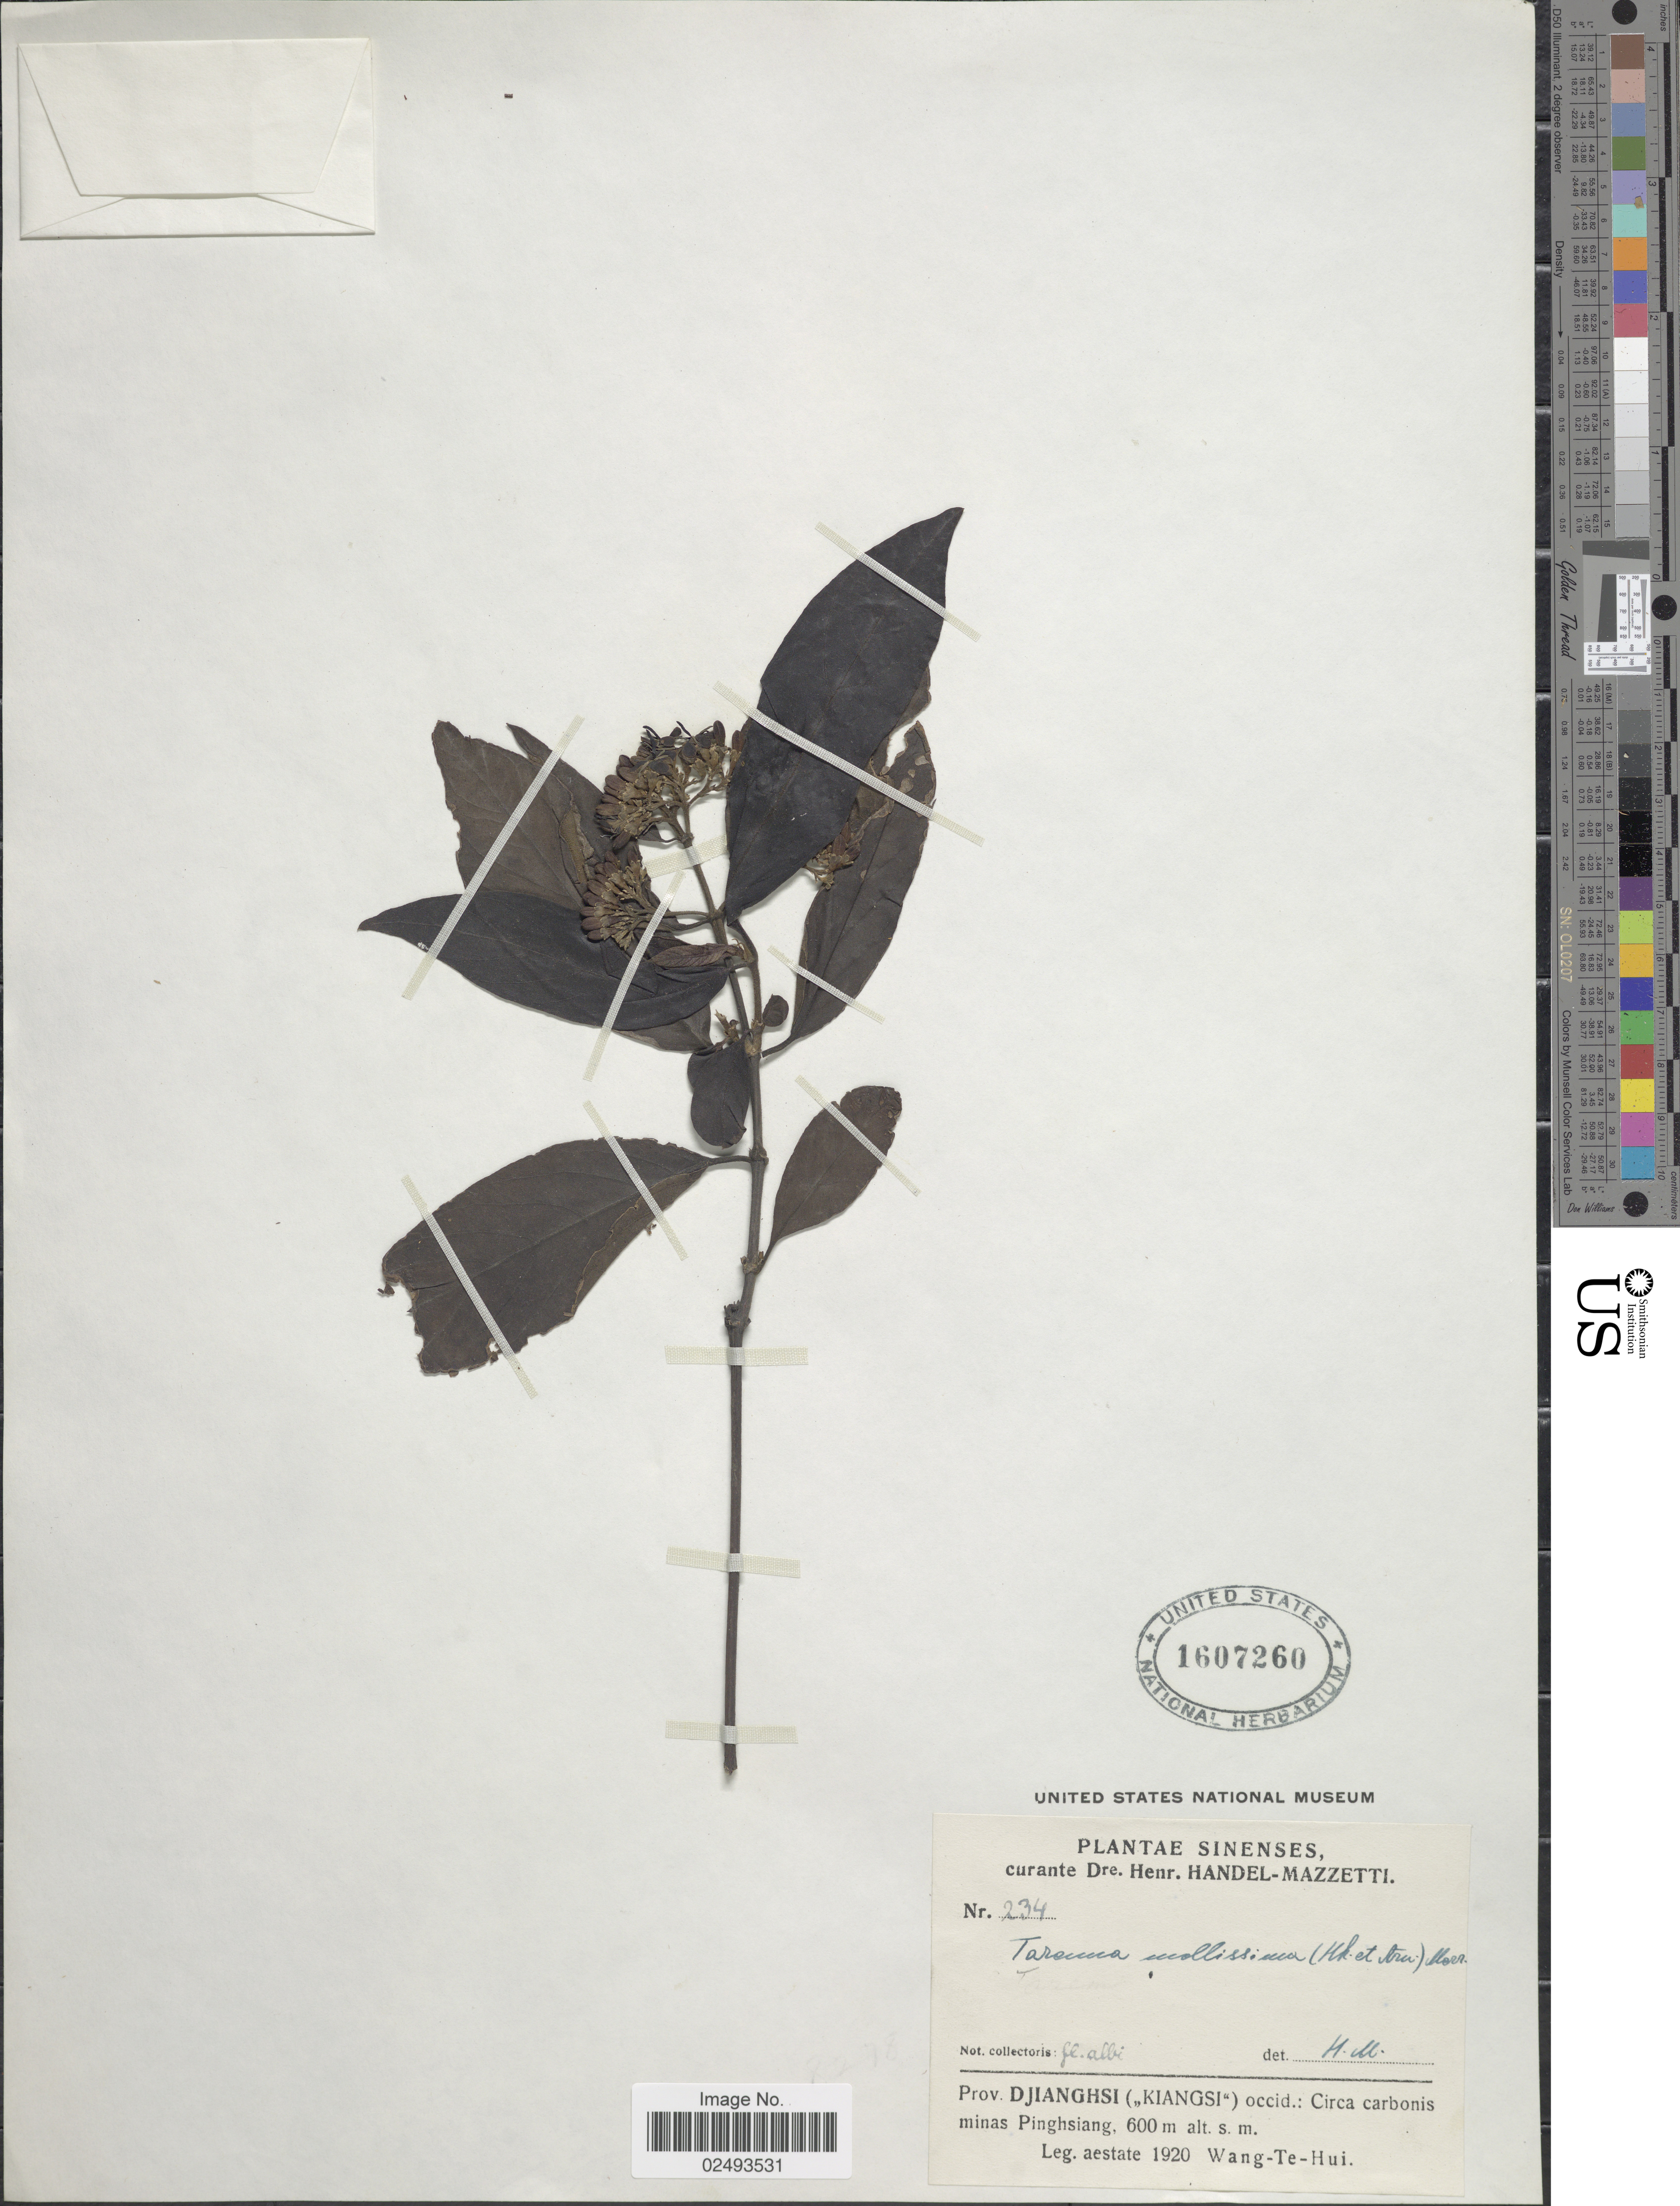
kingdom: Plantae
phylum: Tracheophyta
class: Magnoliopsida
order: Gentianales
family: Rubiaceae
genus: Tarenna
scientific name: Tarenna mollissima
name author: (Hook. & Arn.) B.L. Rob.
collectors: T. H. Wang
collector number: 234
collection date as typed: Aestate [Summer] 1920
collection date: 1920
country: China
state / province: Jiangxi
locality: Prov. Djianghsi (Kiangsi) occid.: Circa carbonis minas Pinghsiang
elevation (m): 600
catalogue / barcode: US 1607260